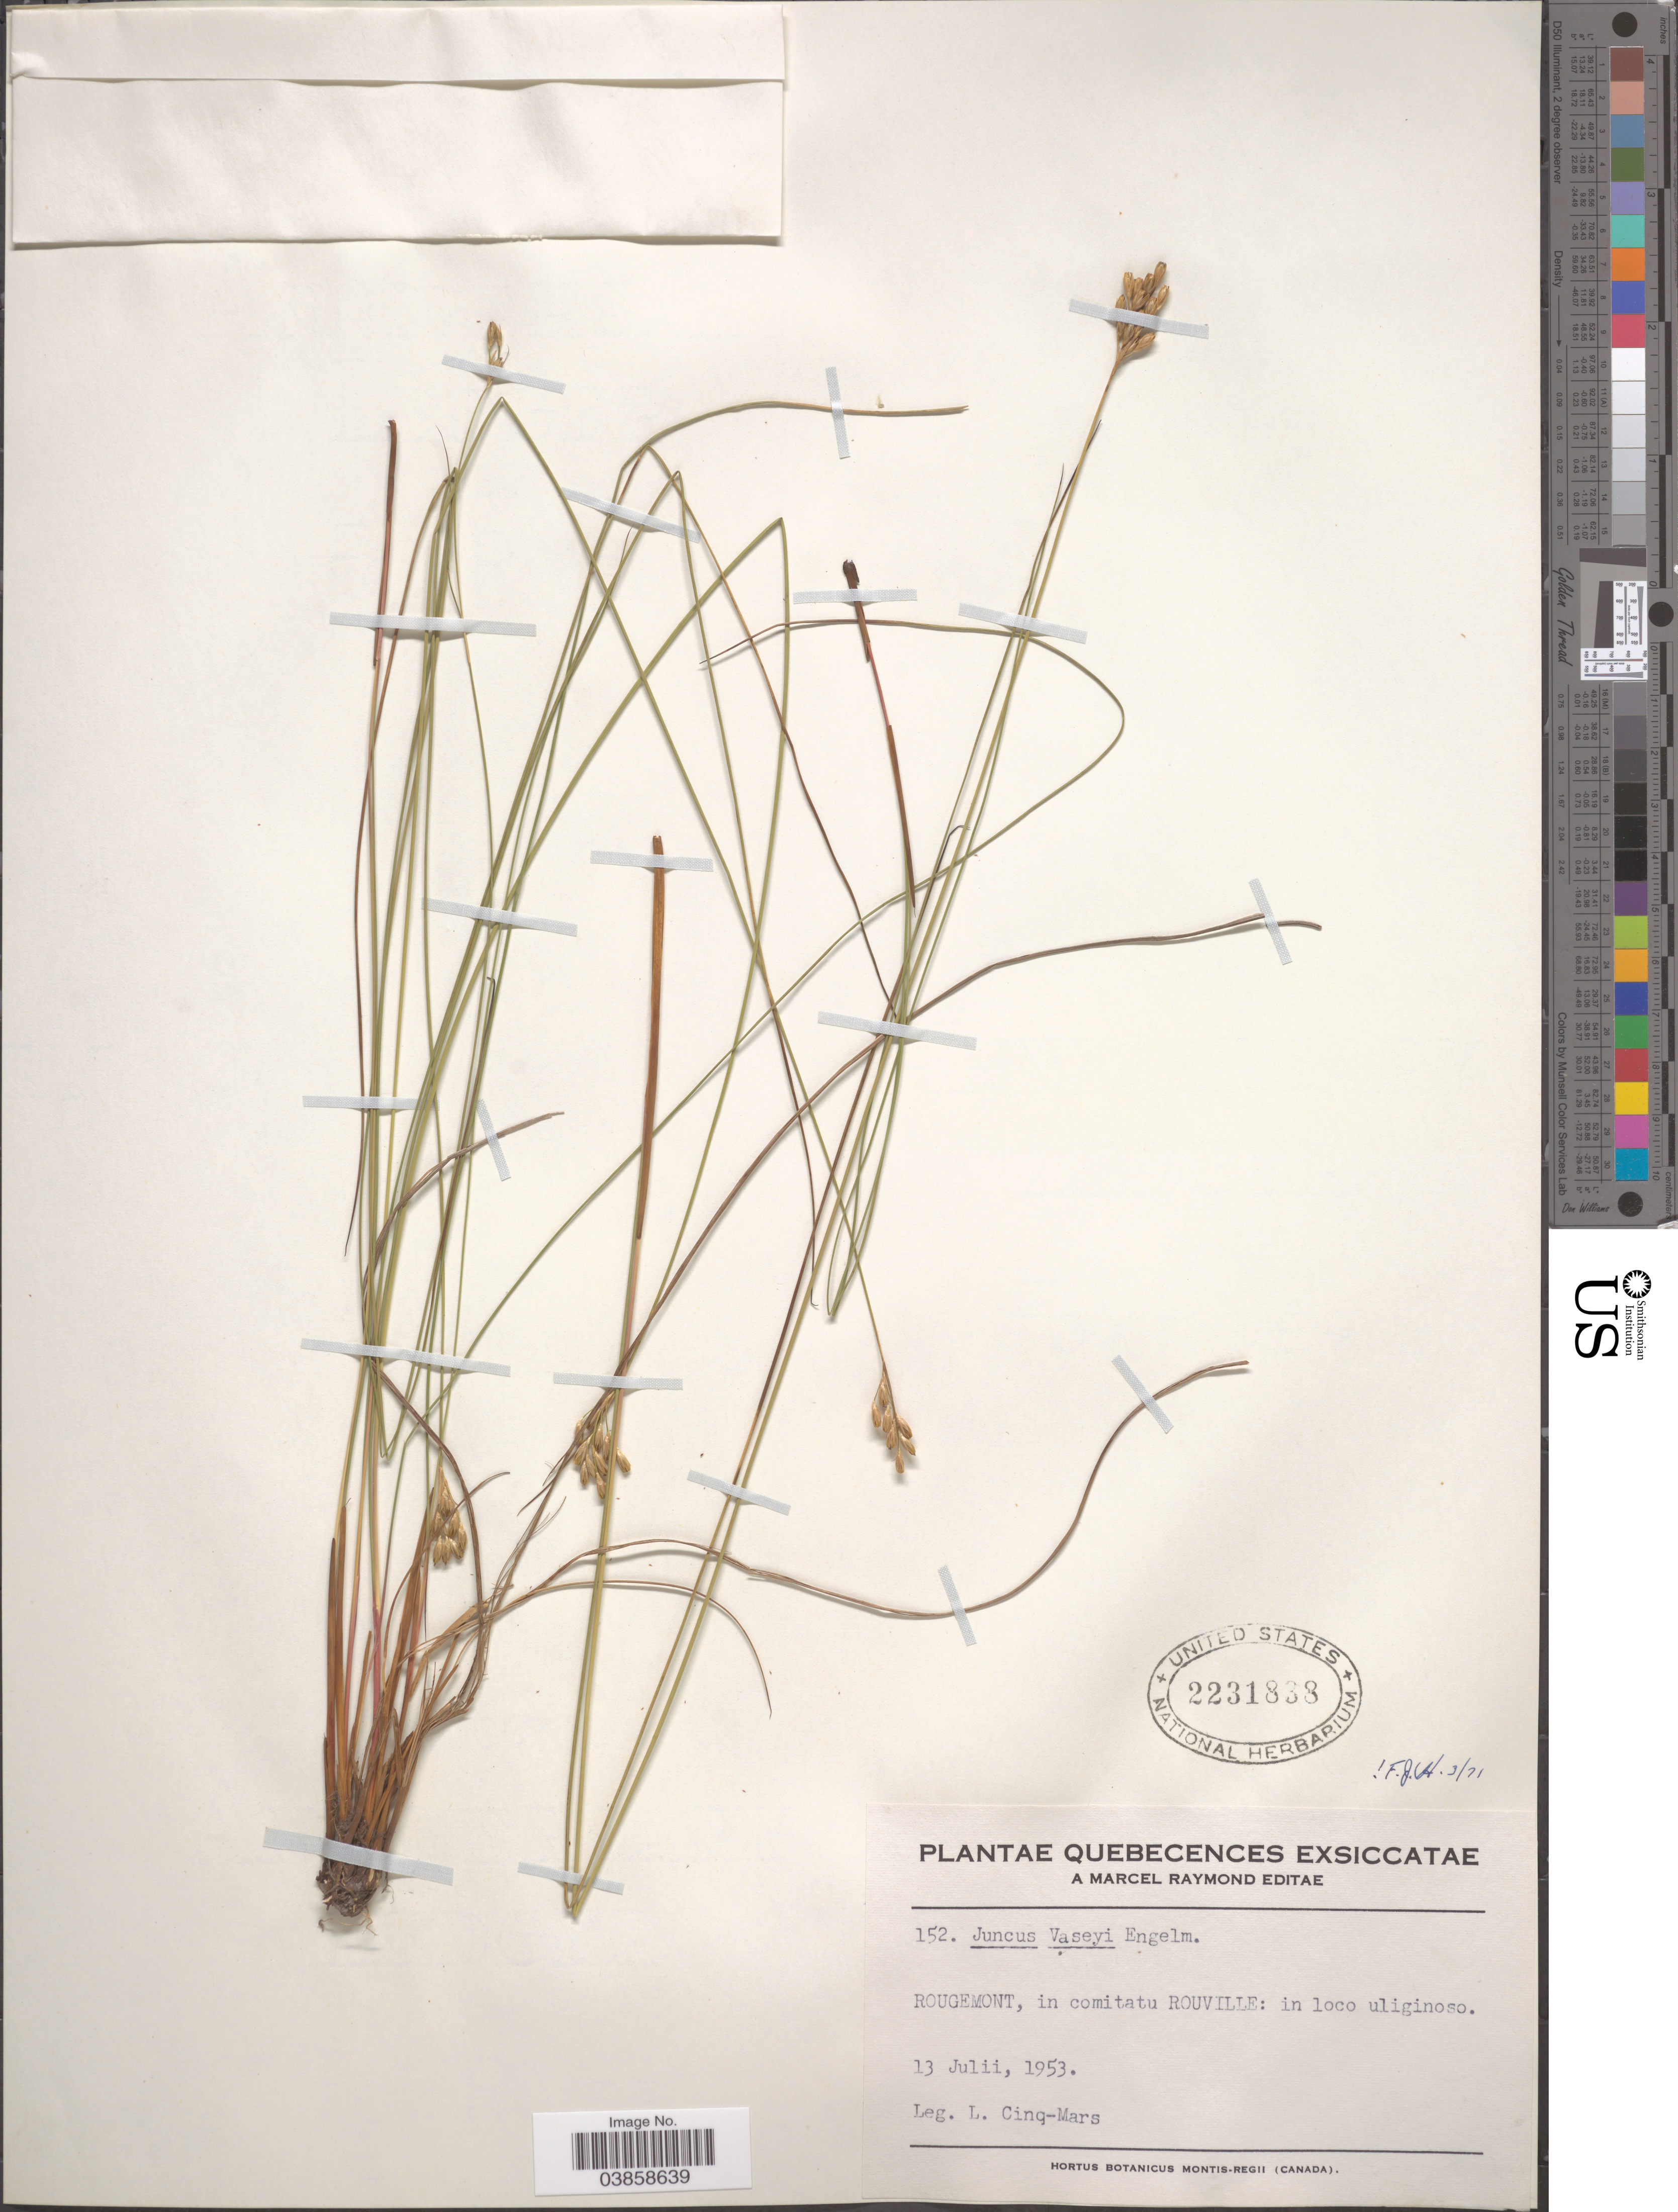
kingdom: Plantae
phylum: Tracheophyta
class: Liliopsida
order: Poales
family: Juncaceae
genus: Juncus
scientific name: Juncus vaseyi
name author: Engelm.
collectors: L. Cinq-Mars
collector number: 152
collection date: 1953-07-13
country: Canada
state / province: Quebec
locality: Rougemont, in comitatu Rouville: in loco uliginoso.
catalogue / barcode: US 2231838